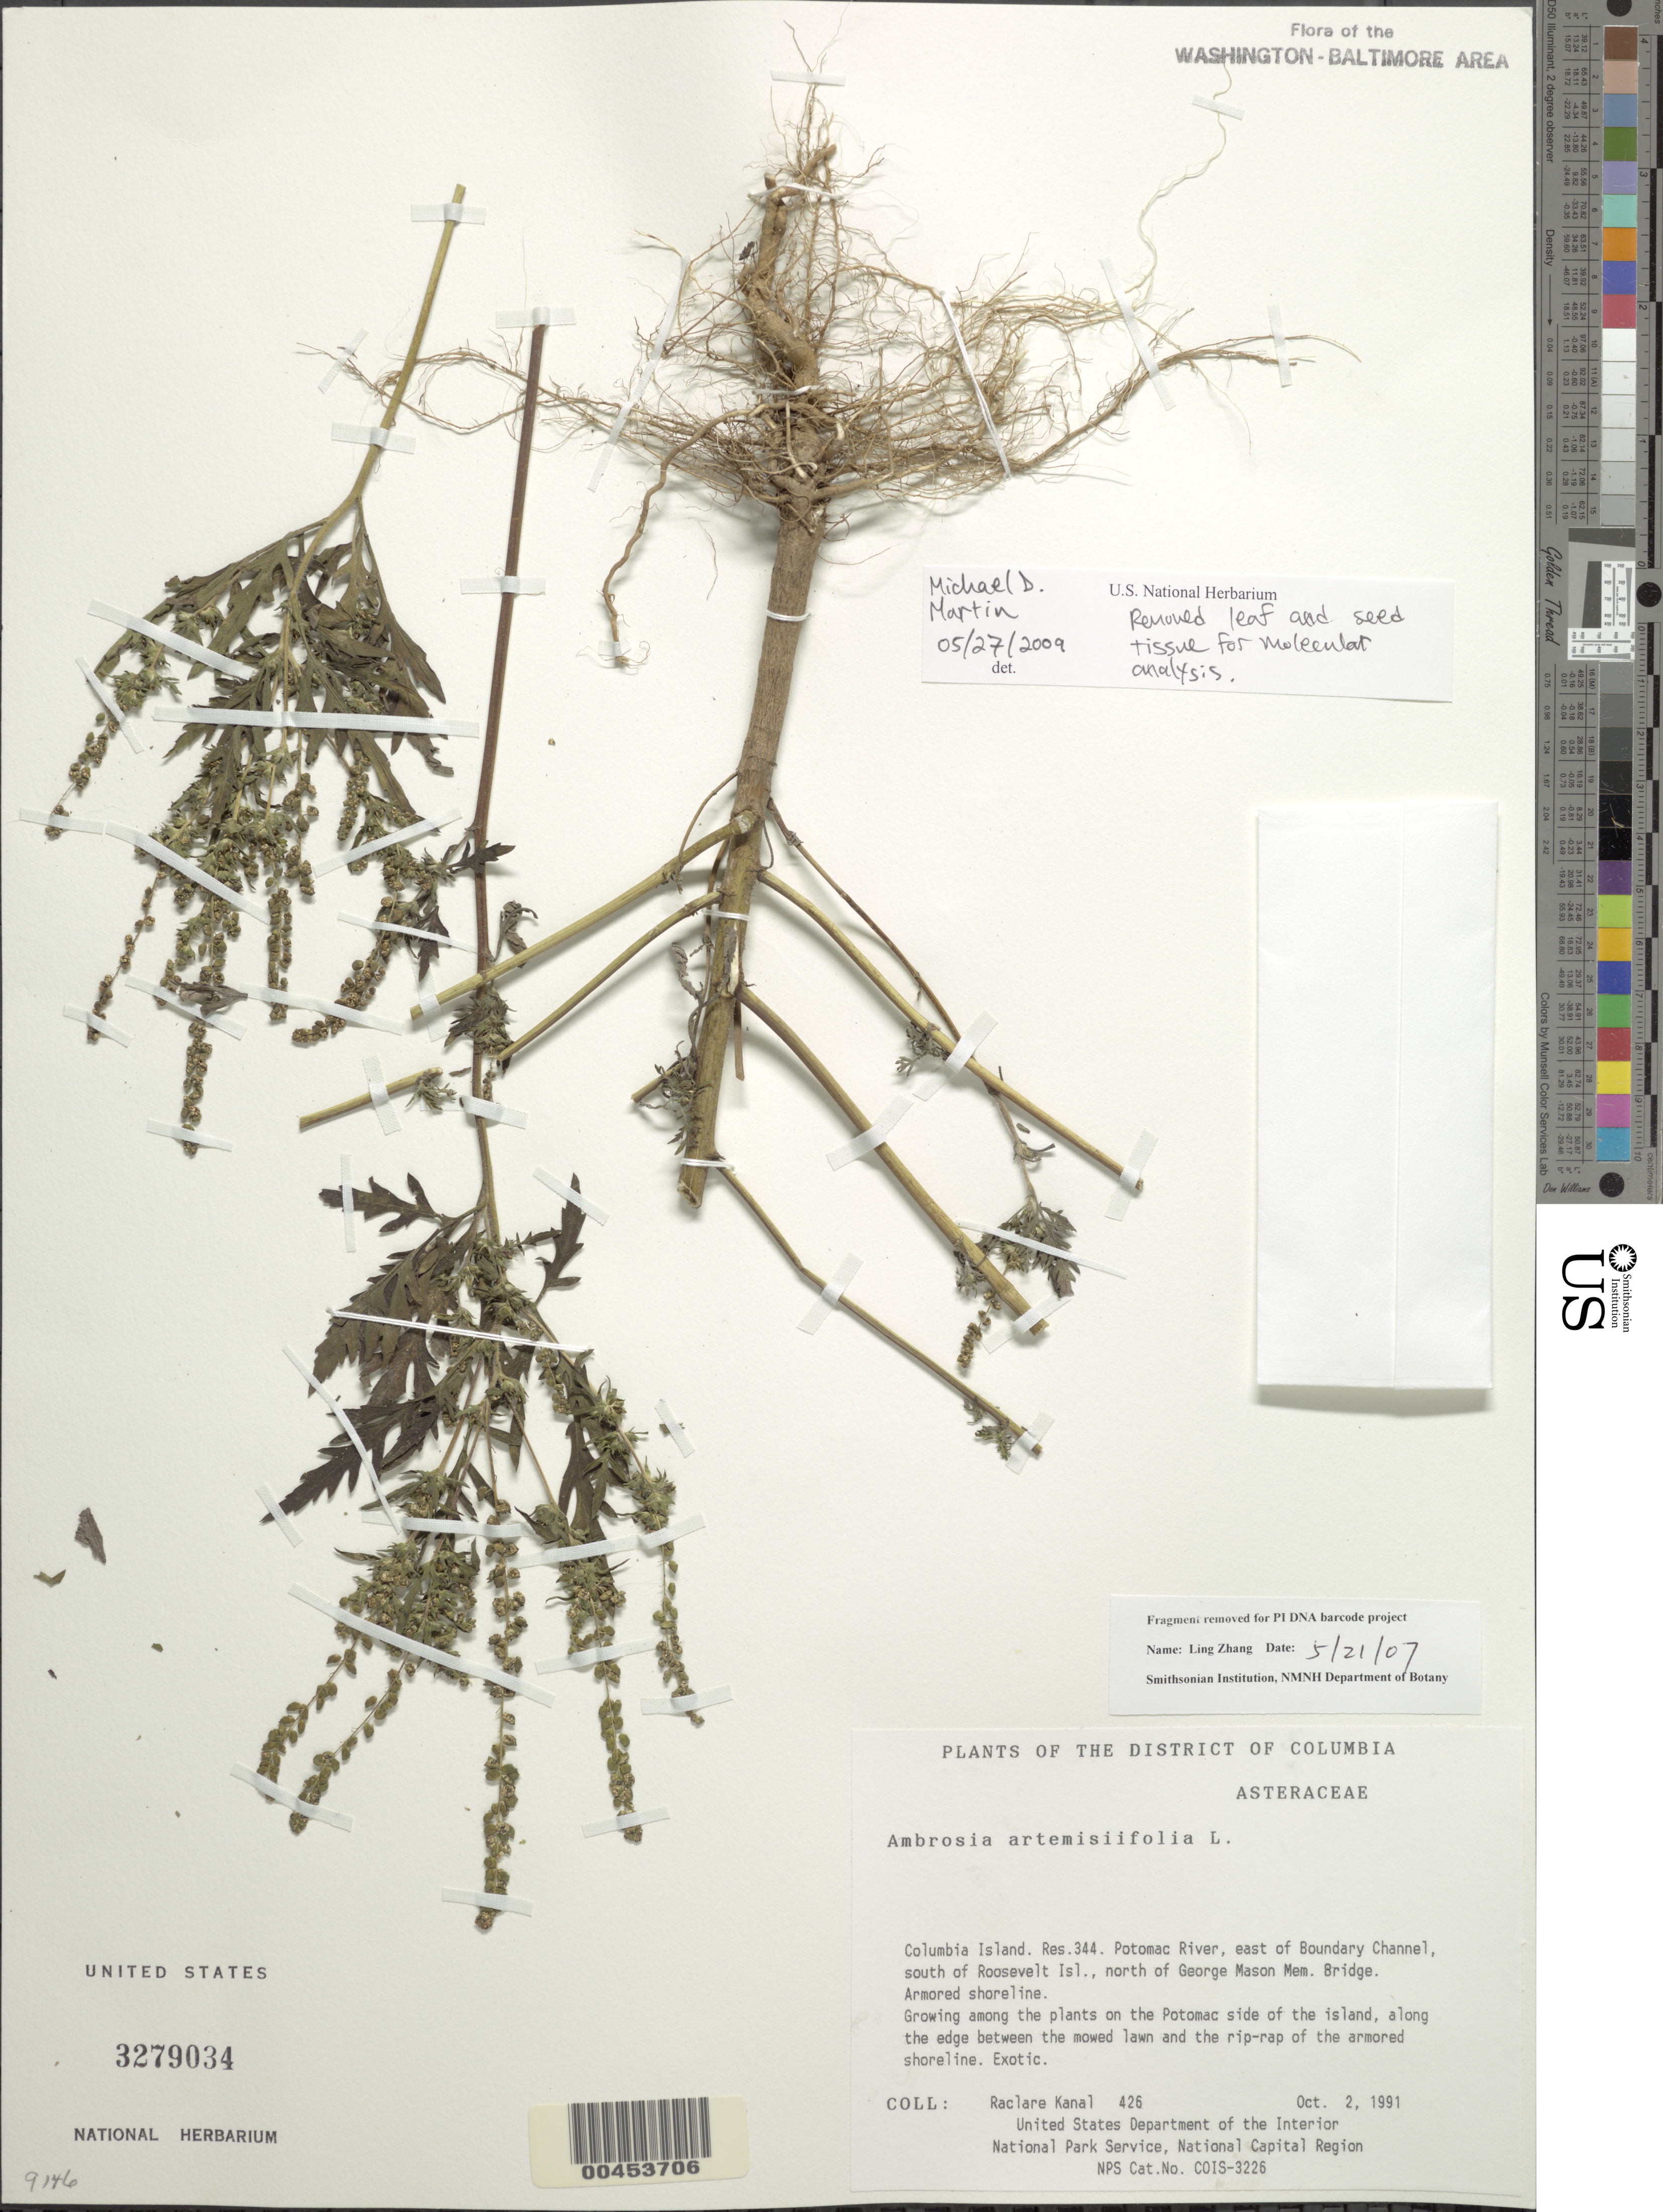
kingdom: Plantae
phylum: Tracheophyta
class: Magnoliopsida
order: Asterales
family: Asteraceae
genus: Ambrosia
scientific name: Ambrosia artemisiifolia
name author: L.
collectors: R. Kanal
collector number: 426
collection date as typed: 02 Oct 1991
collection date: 1991-10-02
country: United States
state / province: District of Columbia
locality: Columbia Island, Res 344, Potomac River, S of Roosevelt Island, E of Boundary Channel, N of George Mason Mem Bridge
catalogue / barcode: US 3279034